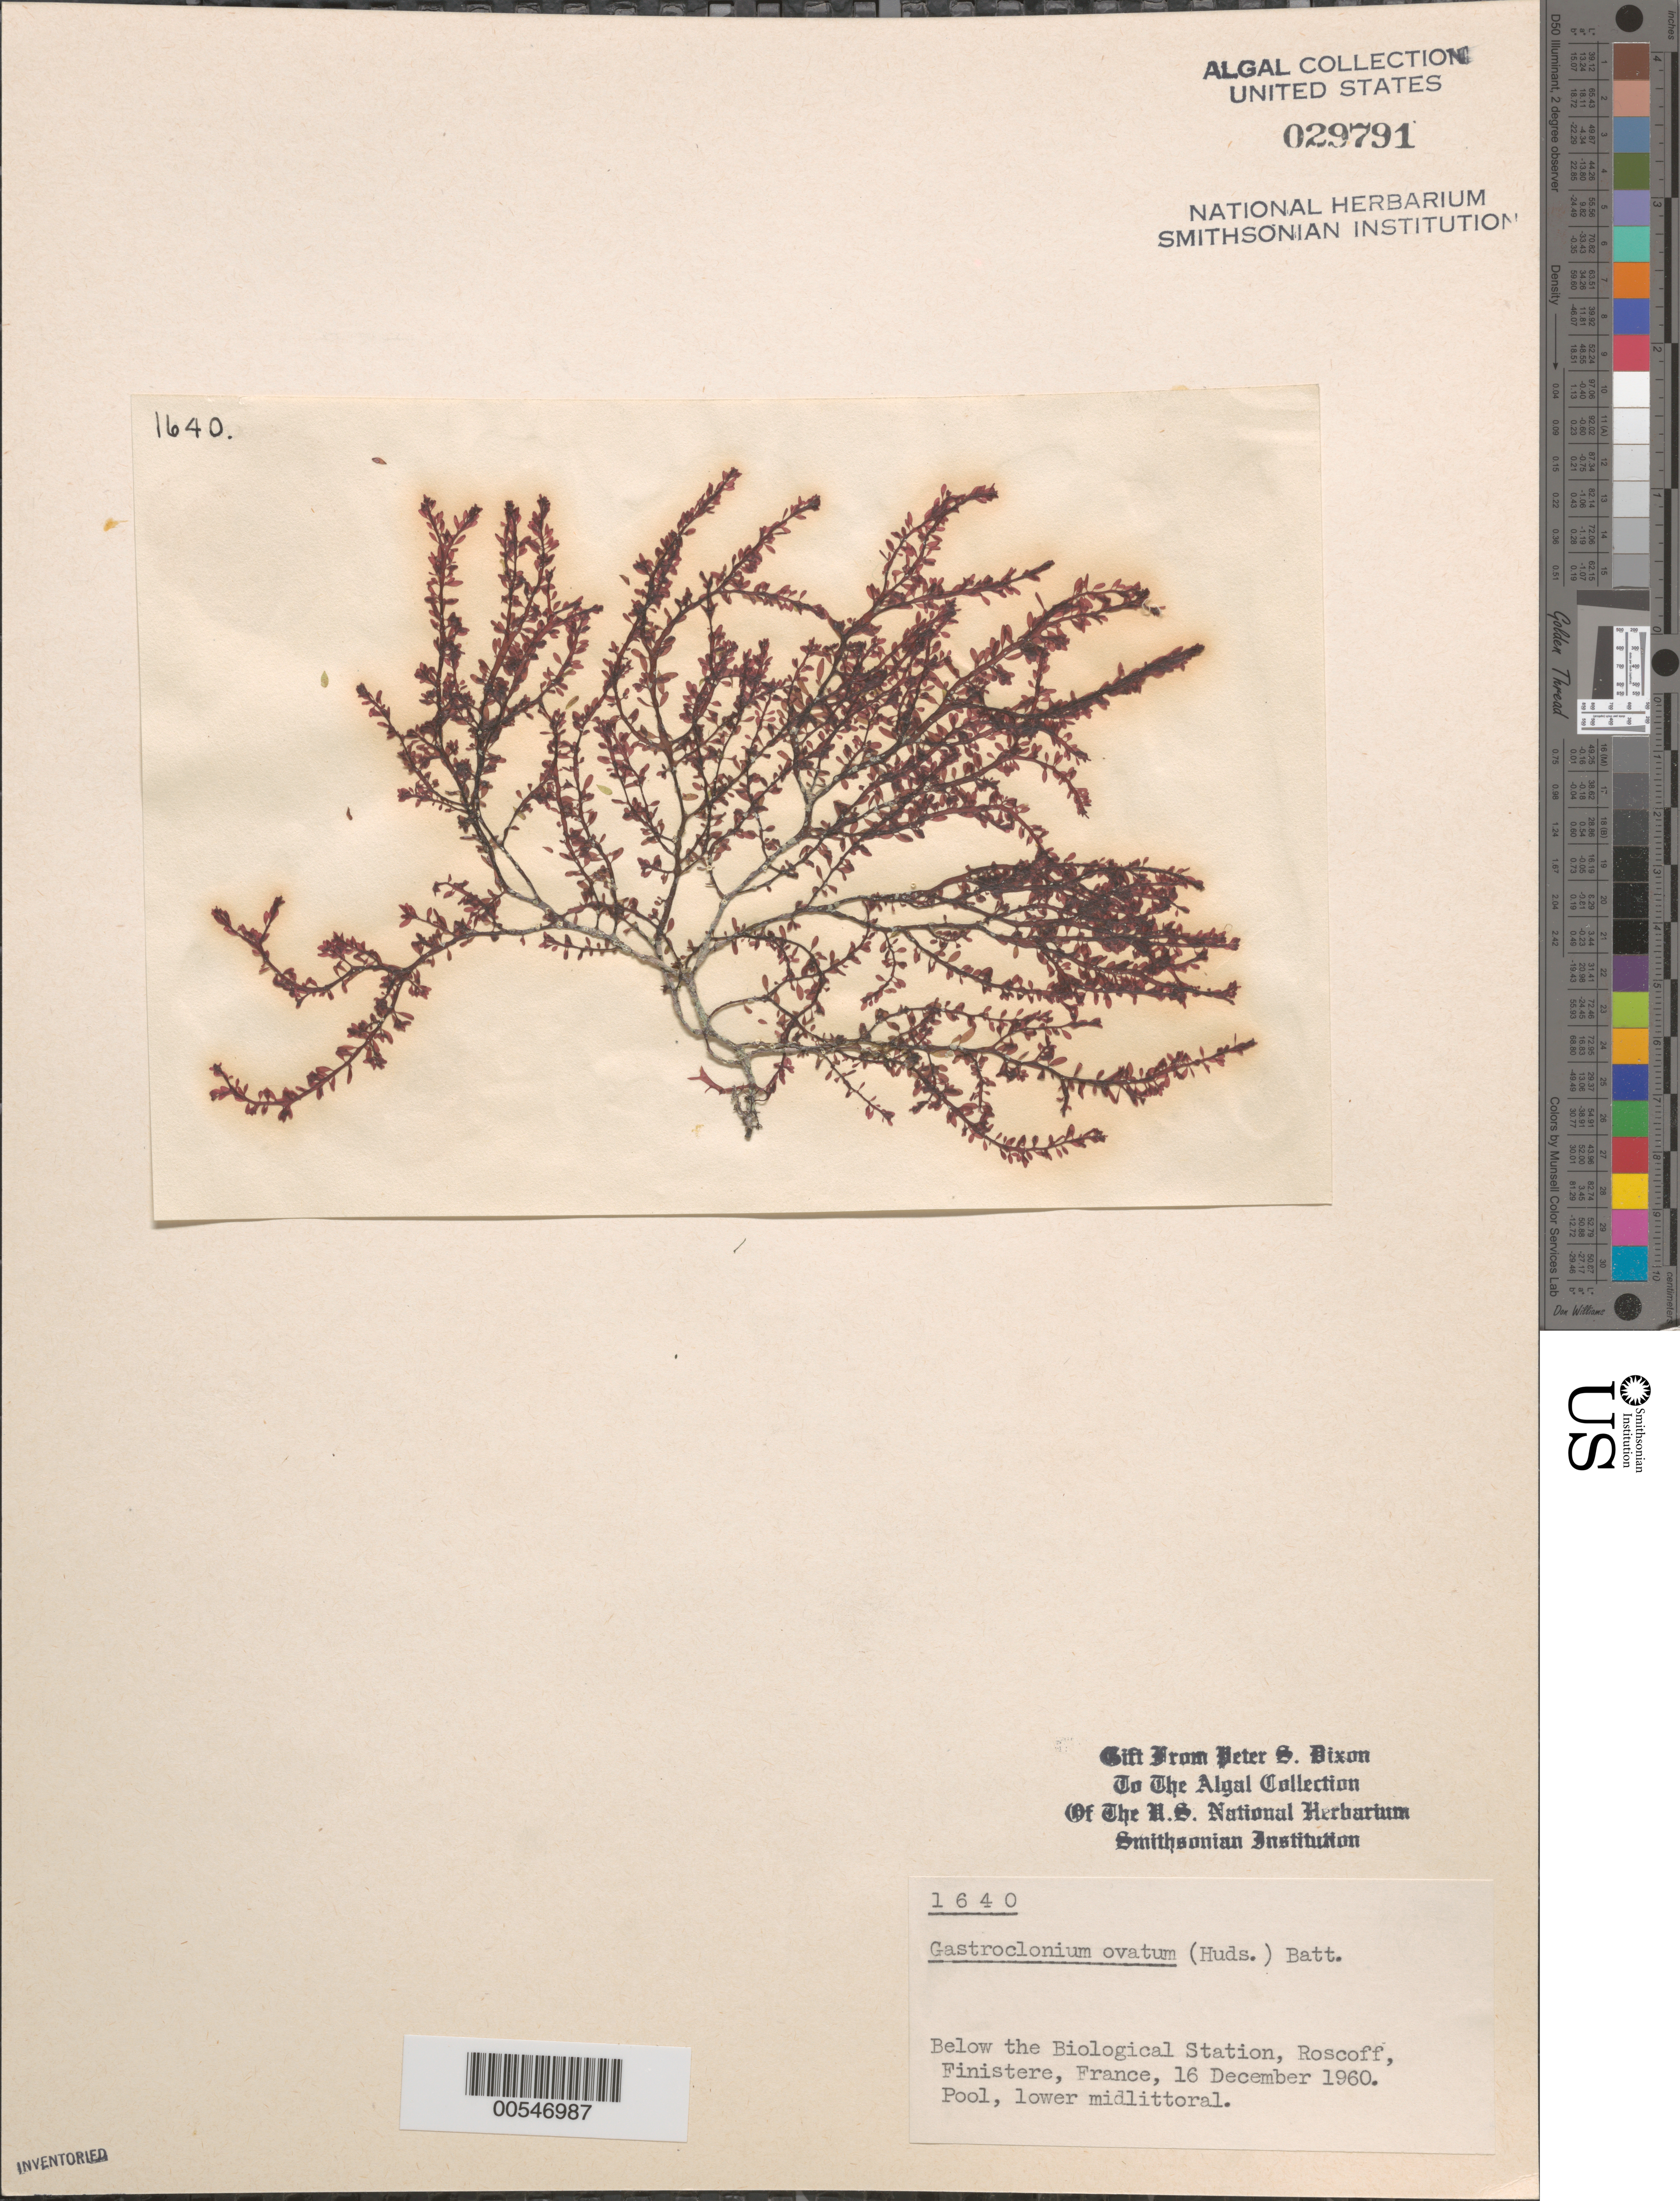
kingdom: Plantae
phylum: Rhodophyta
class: Florideophyceae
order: Rhodymeniales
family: Champiaceae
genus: Gastroclonium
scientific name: Gastroclonium ovatum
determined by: Dixon, P. S.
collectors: P. S. Dixon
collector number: PSD 1640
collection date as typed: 16 Dec 1960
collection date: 1960-12-16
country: France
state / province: Bretagne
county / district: Finistère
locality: Roscoff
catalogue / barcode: US 29791